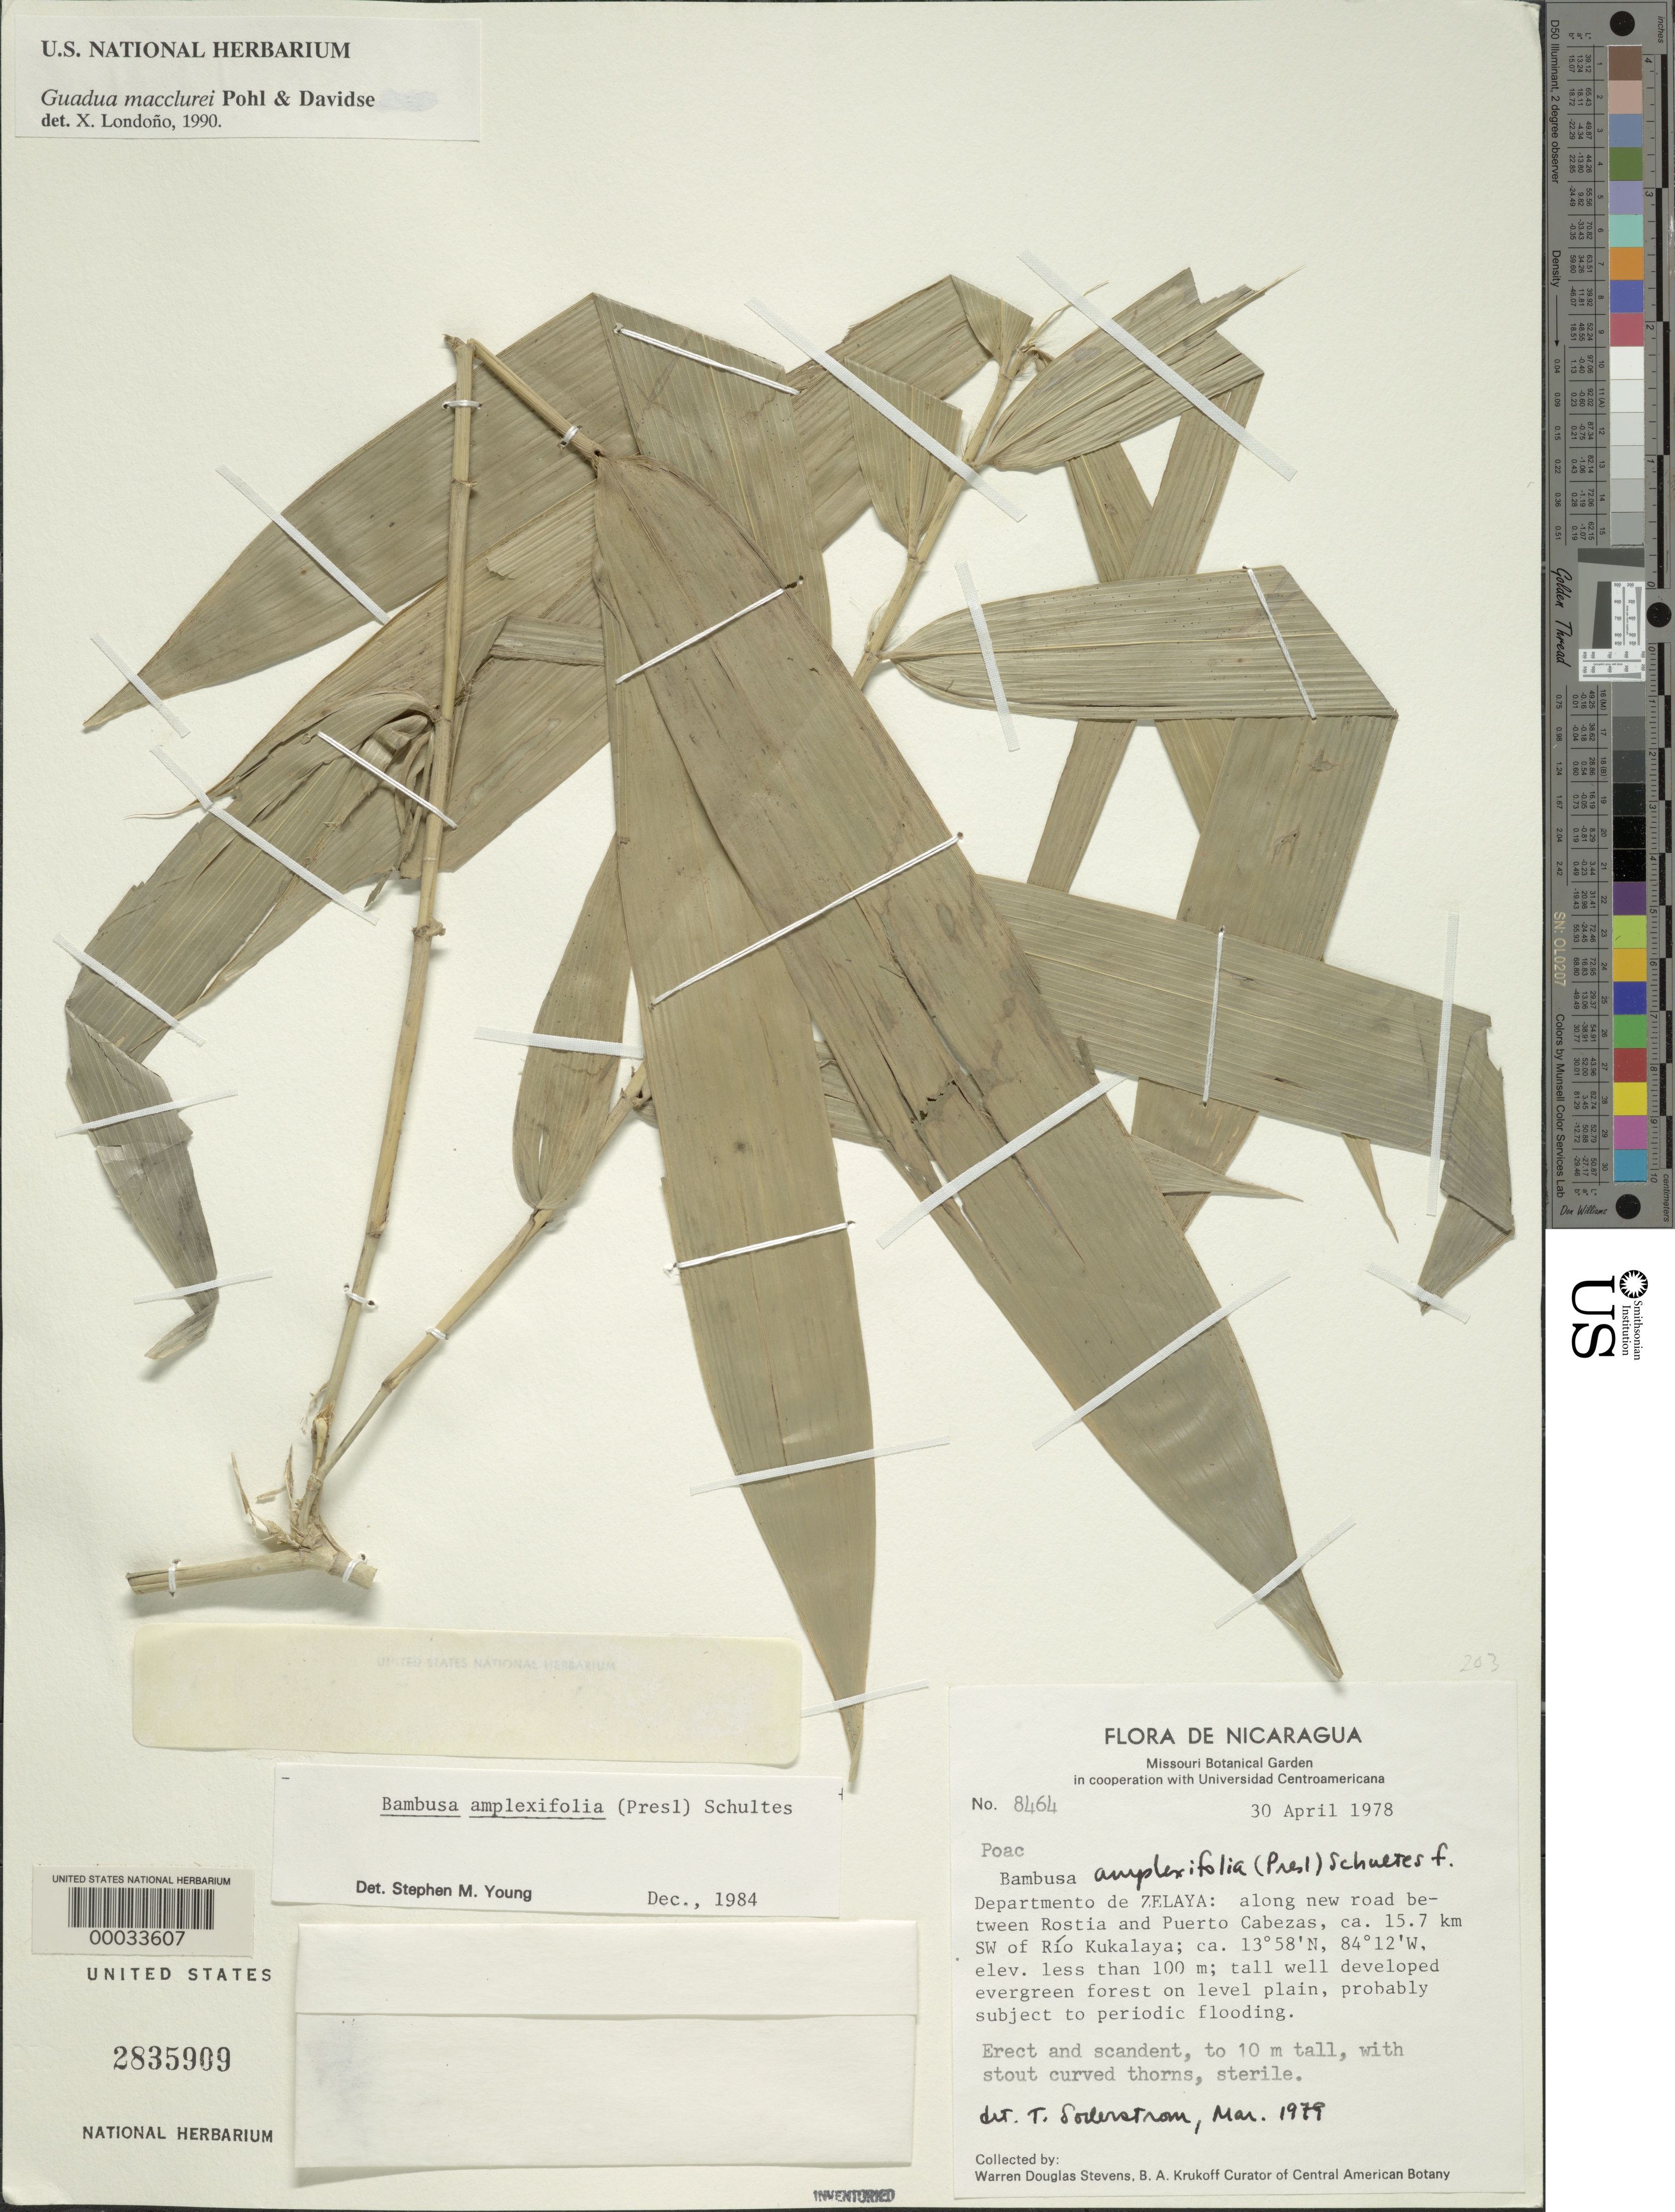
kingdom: Plantae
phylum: Tracheophyta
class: Liliopsida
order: Poales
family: Poaceae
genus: Guadua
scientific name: Guadua scandens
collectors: W. D. Stevens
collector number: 8464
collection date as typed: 30 Apr 1978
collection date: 1978-04-30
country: Nicaragua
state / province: Atlántico Norte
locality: Rostia-puerto cabezas, rio kukalaya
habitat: Tall well developed evergreen forest on level plain, subject to flooding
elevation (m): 100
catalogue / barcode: US 2835909